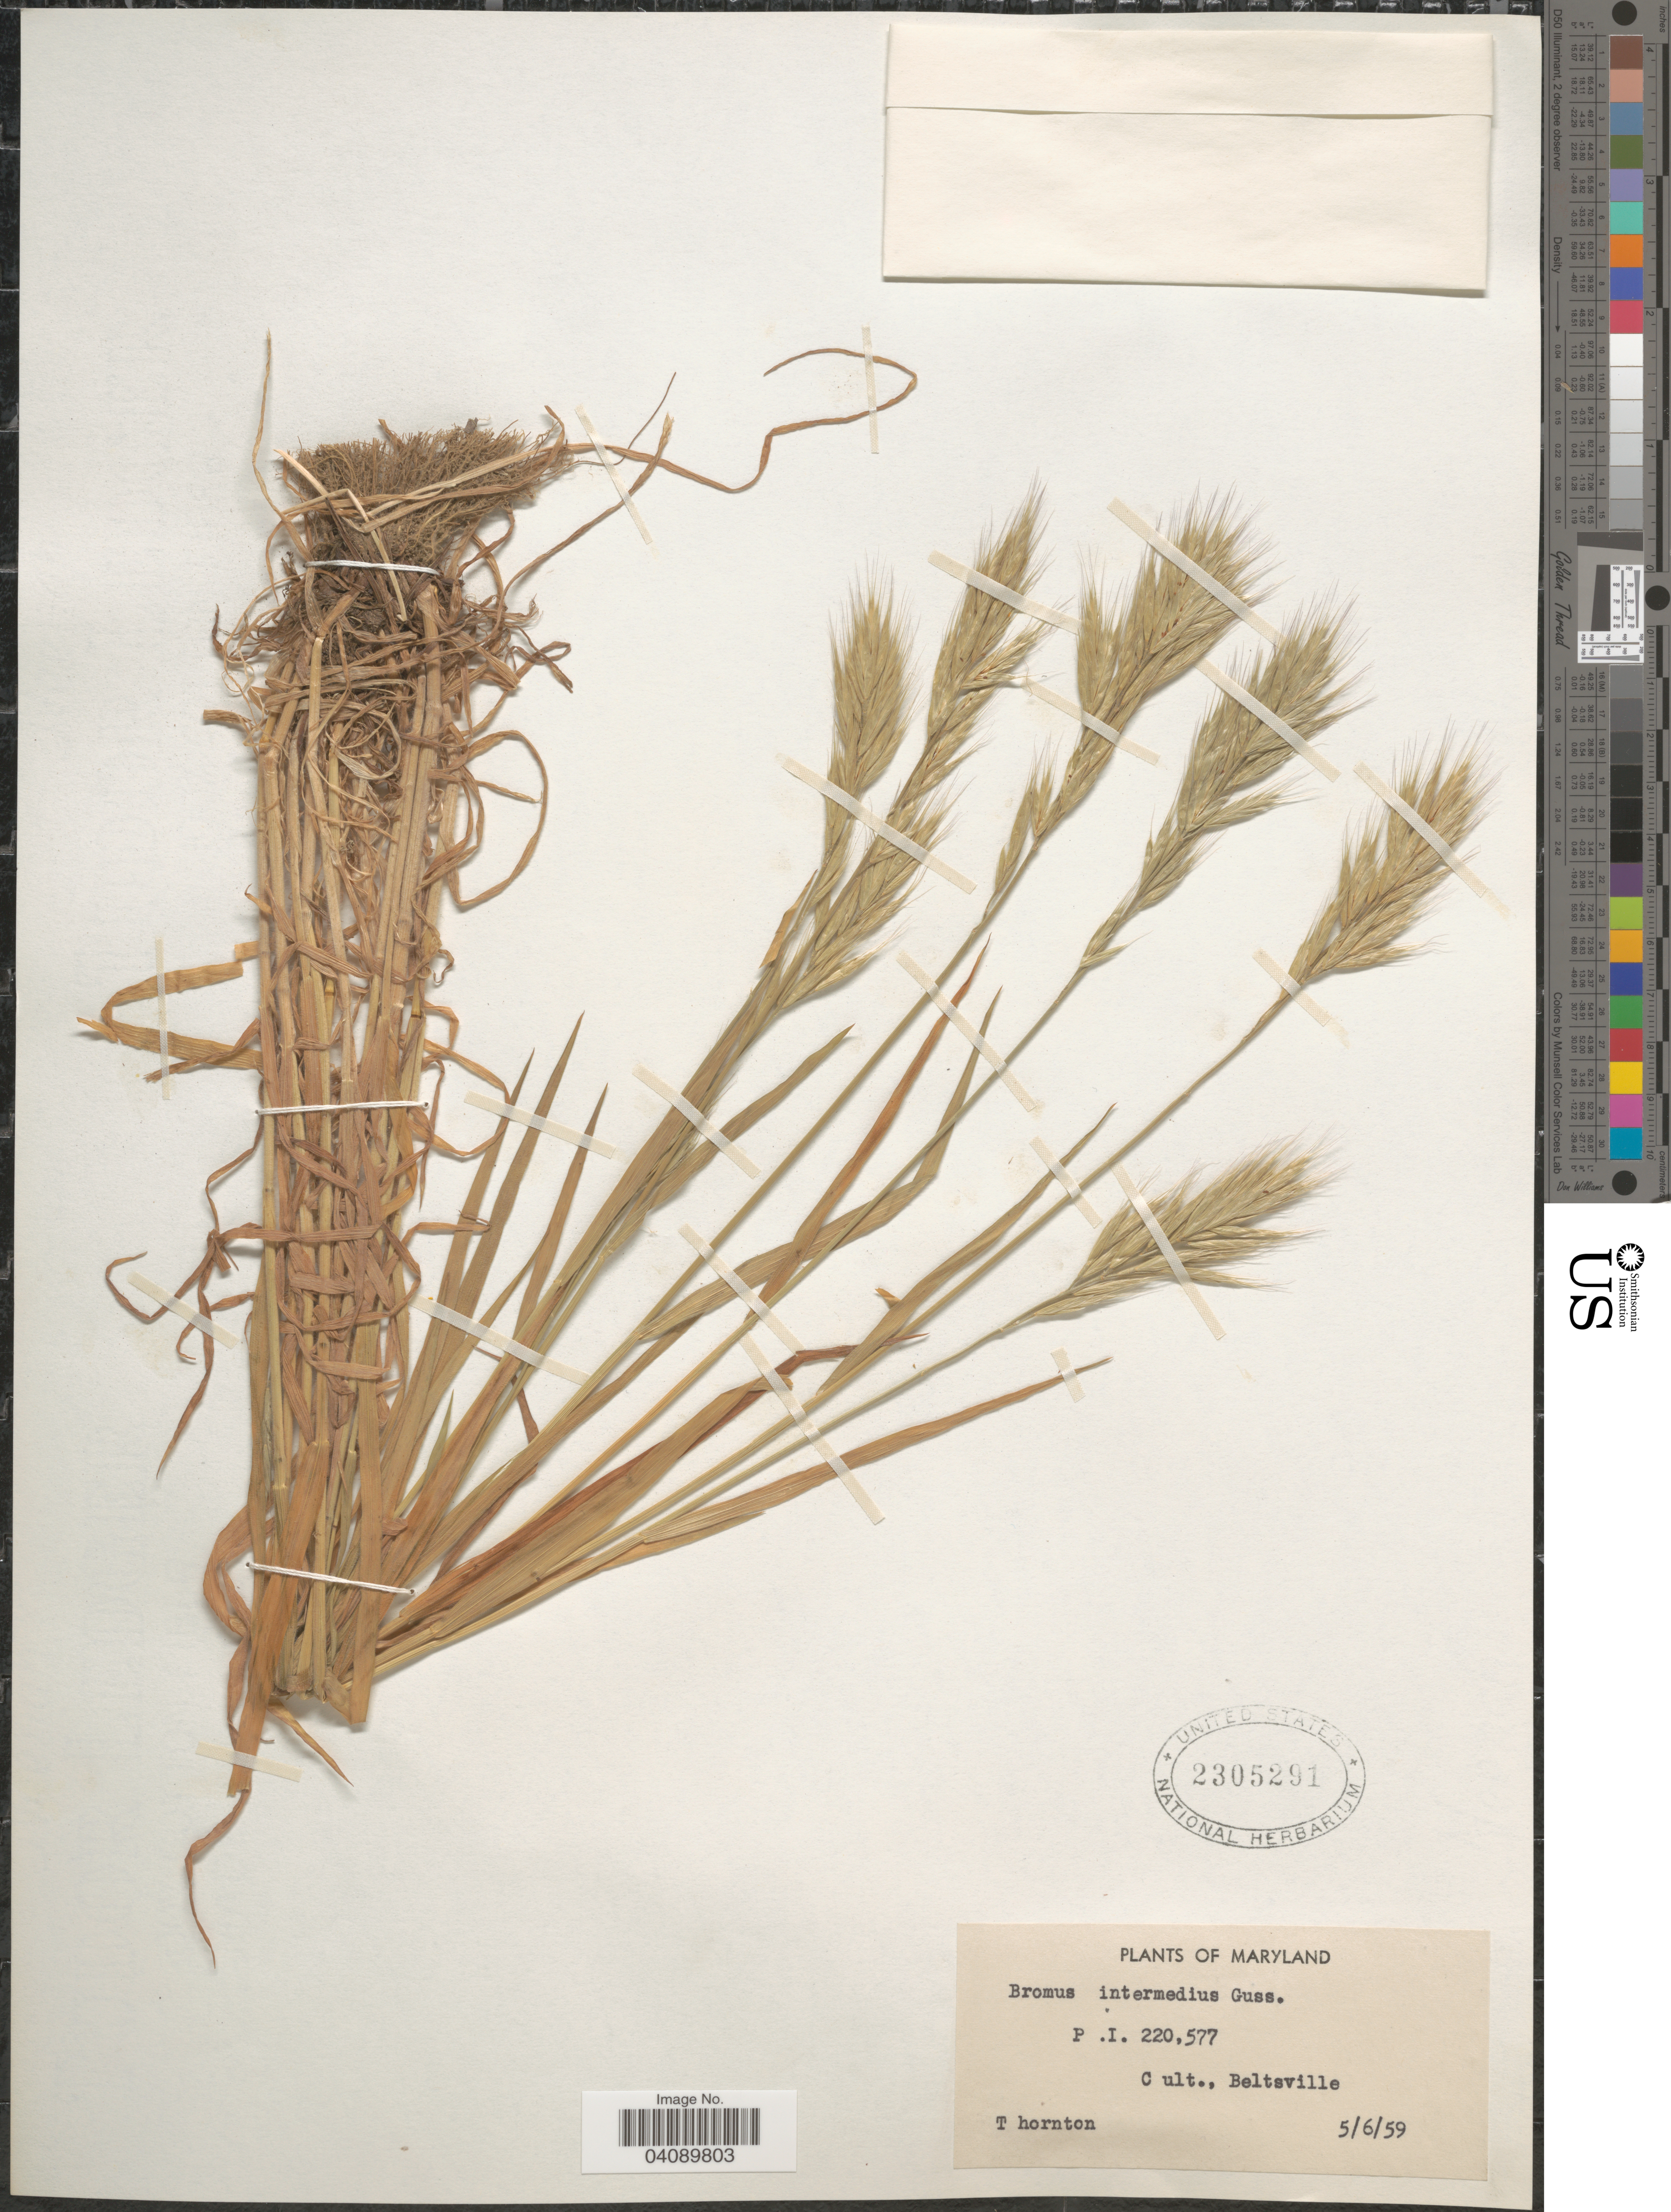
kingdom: Plantae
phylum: Tracheophyta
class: Liliopsida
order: Poales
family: Poaceae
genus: Bromus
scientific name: Bromus intermedius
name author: Gussone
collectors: Thornton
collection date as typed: Transcribed d/m/y: 6/5/59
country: United States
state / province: Maryland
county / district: Prince George's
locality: Beltsville.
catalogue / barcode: US 2305291